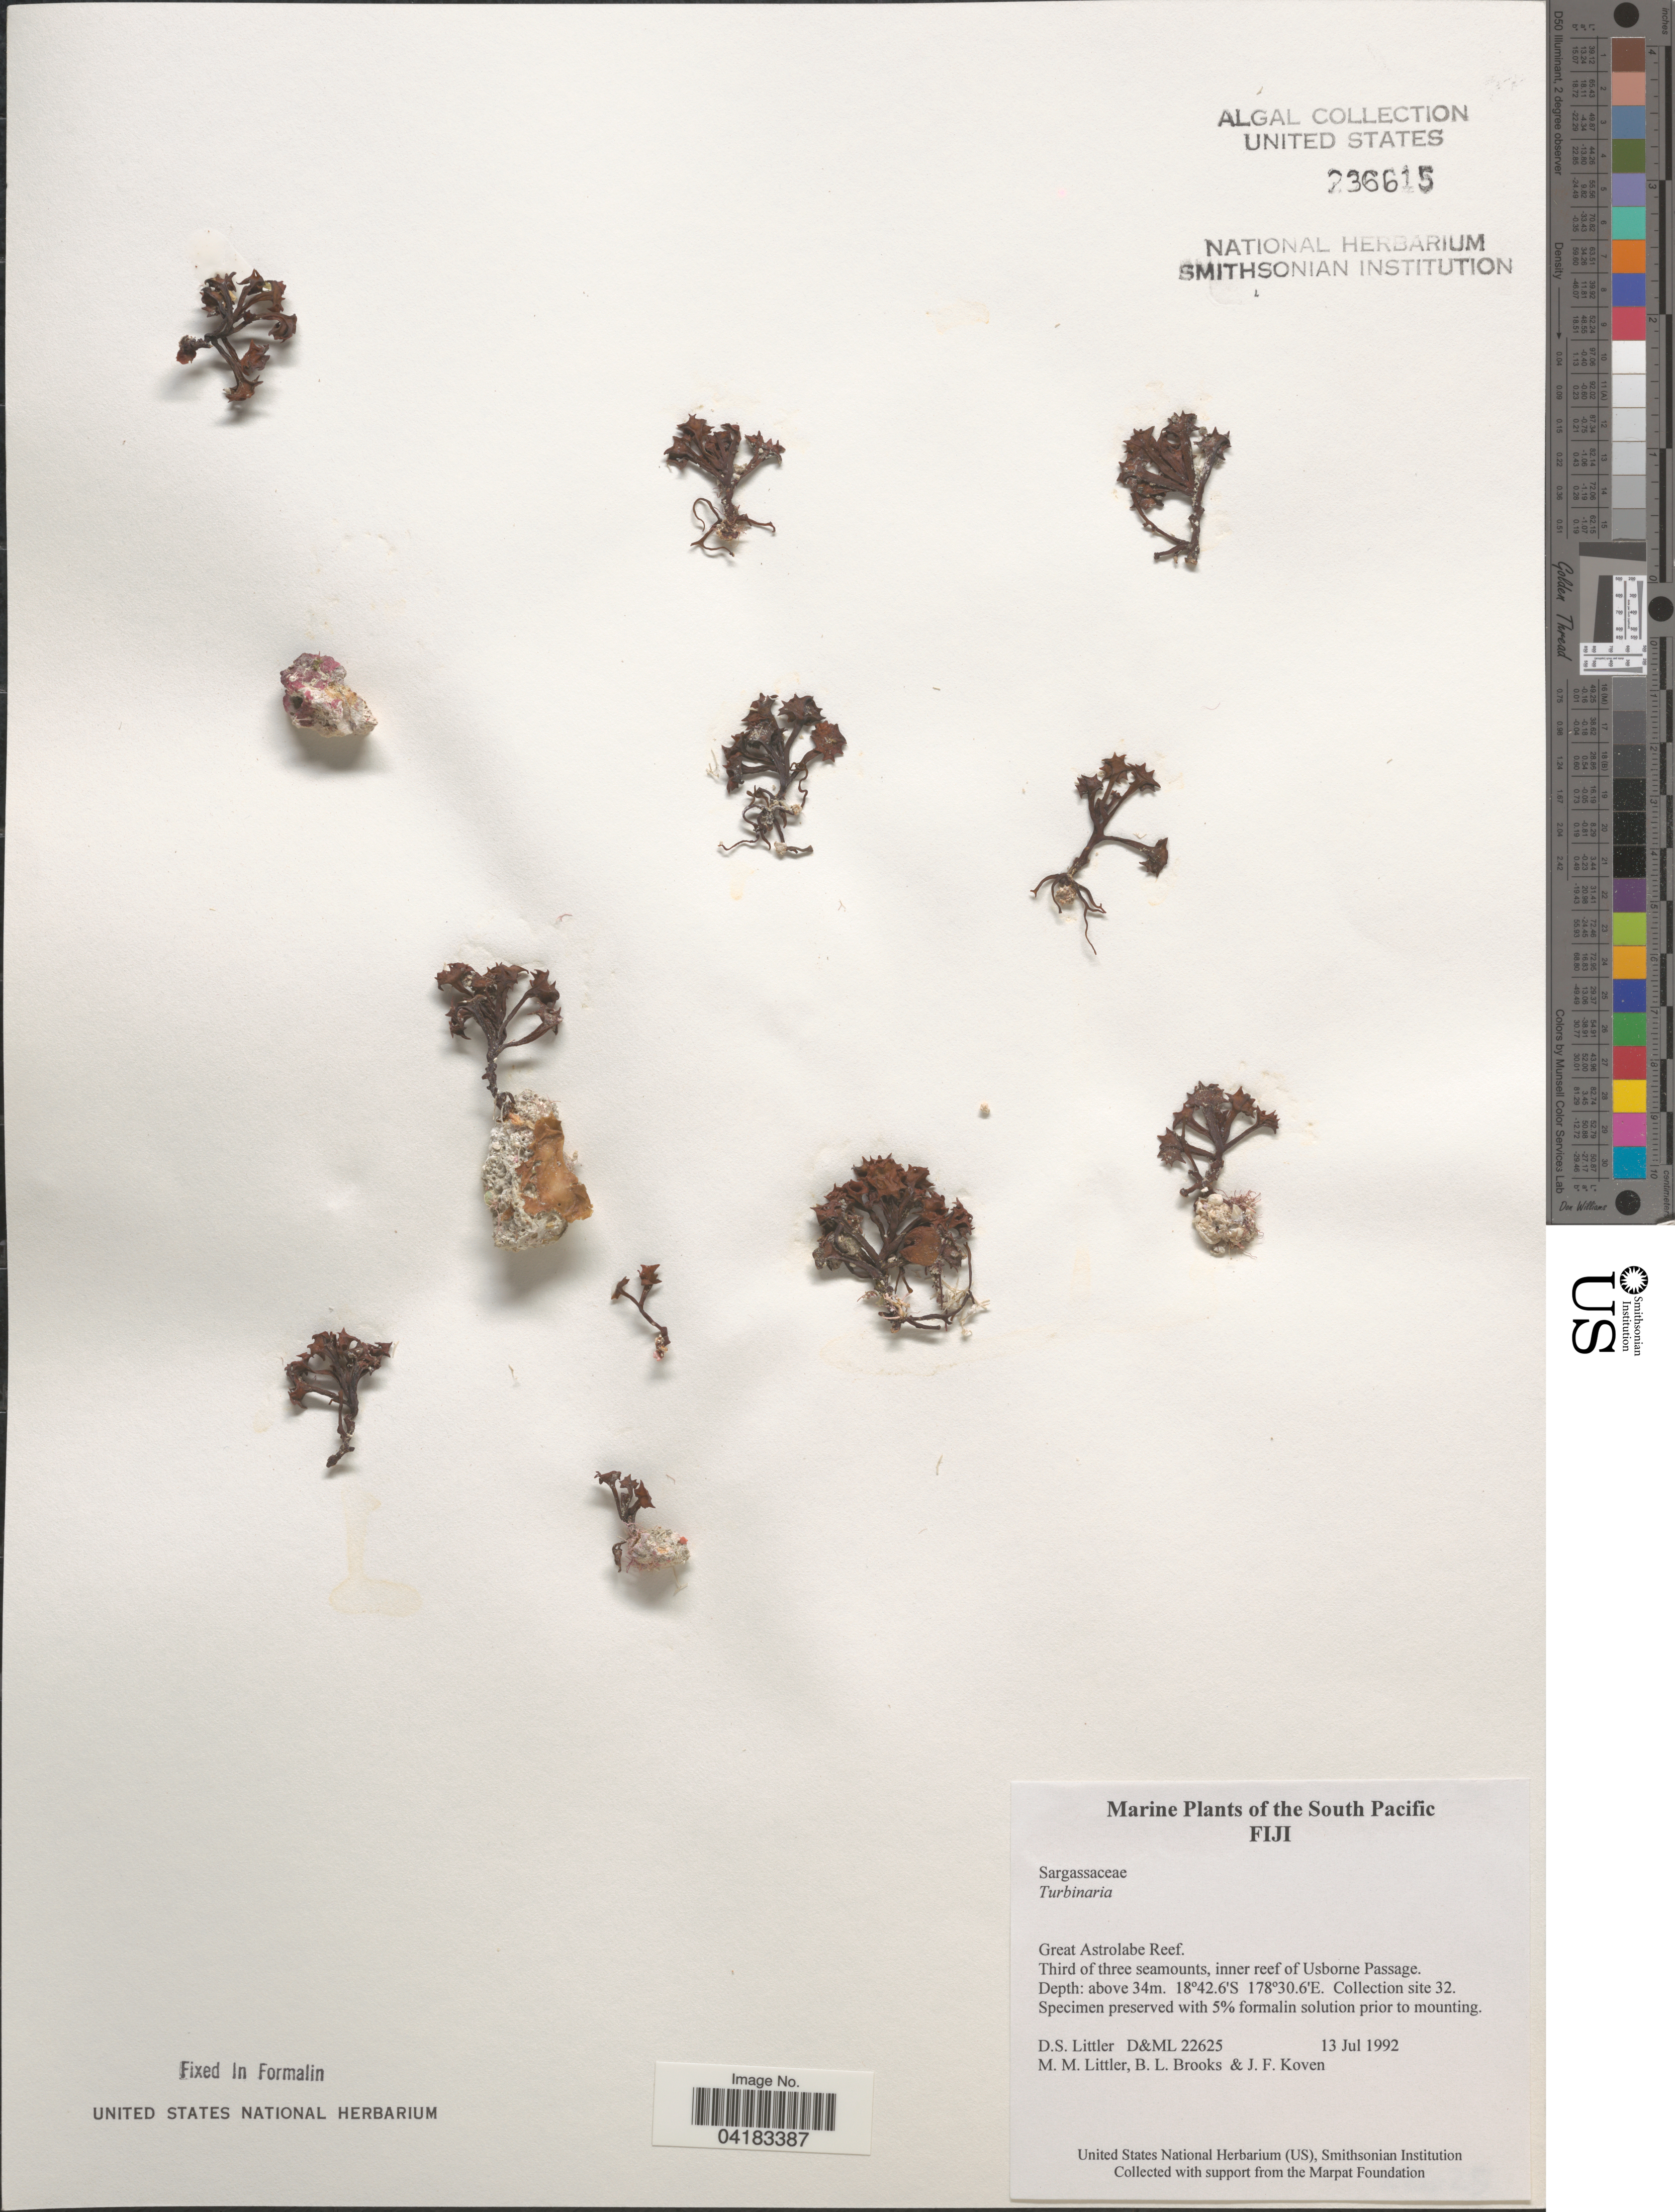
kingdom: Chromista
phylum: Ochrophyta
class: Phaeophyceae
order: Fucales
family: Sargassaceae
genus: Turbinaria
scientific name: Turbinaria sp.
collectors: D. S. Littler, B. Brooks & J. Koven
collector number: D&ML22625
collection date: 1992-07-13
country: Fiji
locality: South Pacific. Great Astrolabe Reef. Third of three seamounts, inner reef of Usborne Passage. Collection site 32.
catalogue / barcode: US 236615